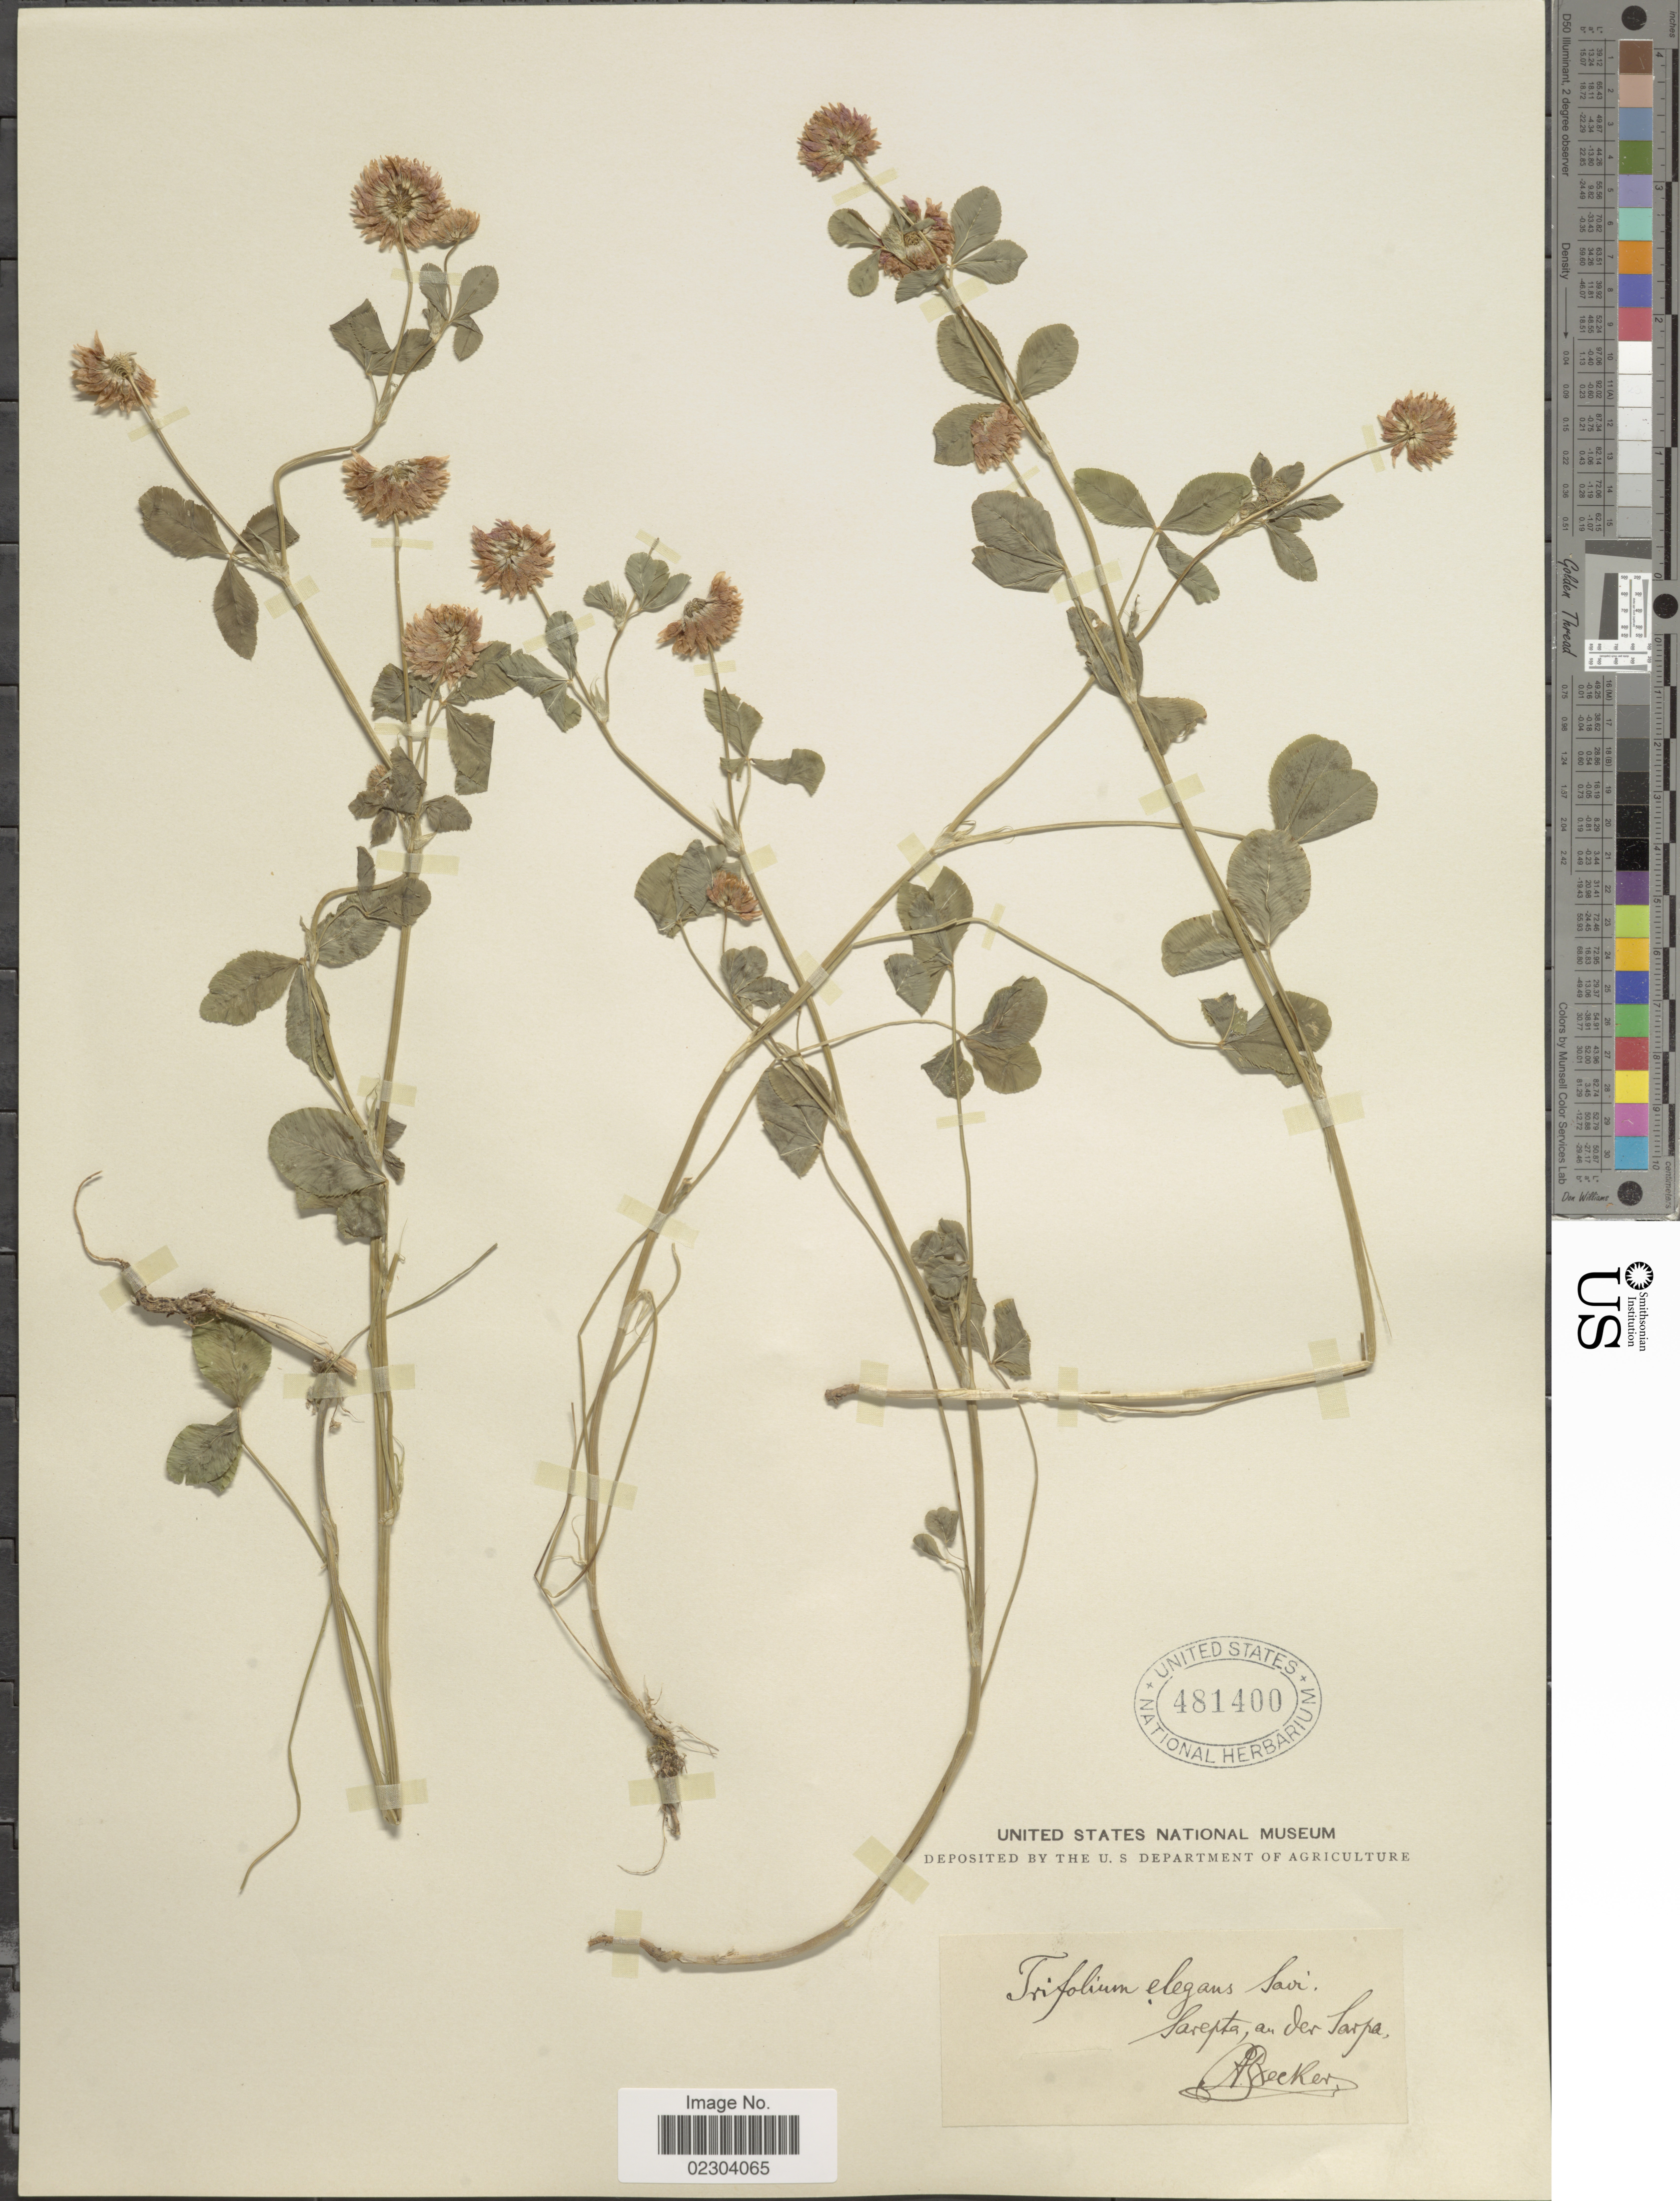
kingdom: Plantae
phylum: Tracheophyta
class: Magnoliopsida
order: Fabales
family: Fabaceae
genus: Trifolium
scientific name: Trifolium elegans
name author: Savi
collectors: A. Becker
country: Russian Federation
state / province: Volgograd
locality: Sarepta, an der Saspa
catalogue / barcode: US 481400